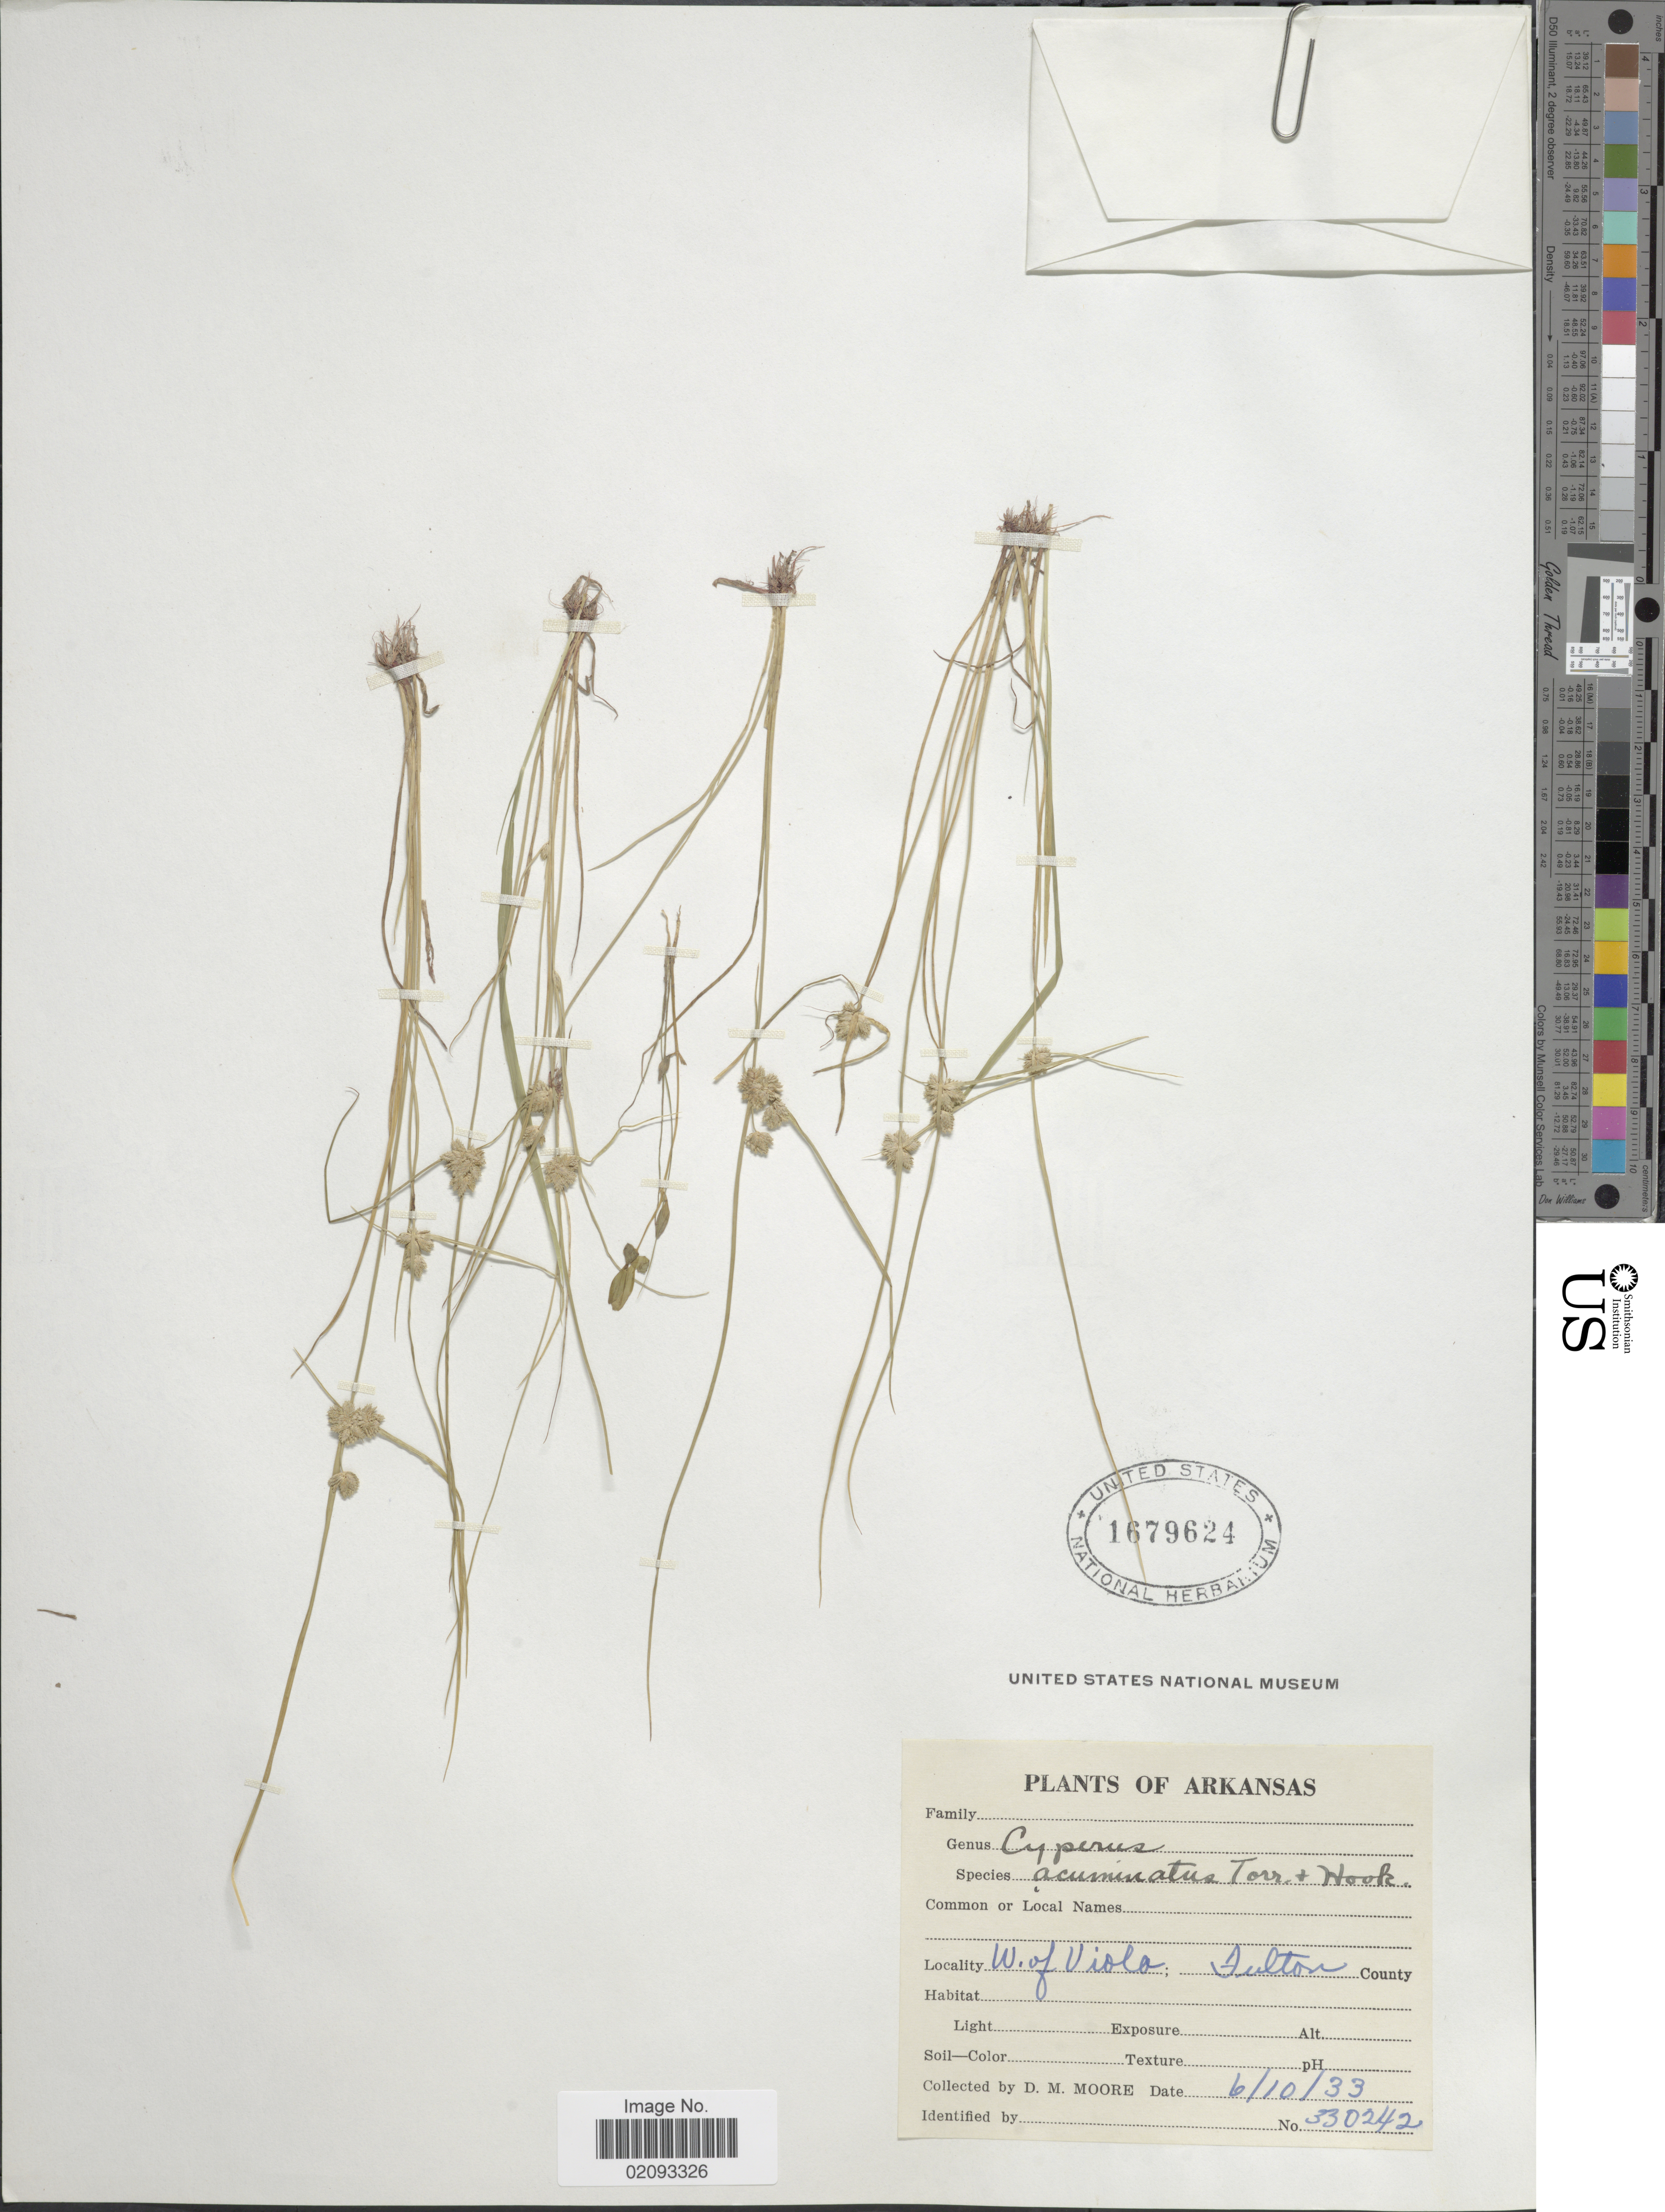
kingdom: Plantae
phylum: Tracheophyta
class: Liliopsida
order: Poales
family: Cyperaceae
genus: Cyperus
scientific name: Cyperus acuminatus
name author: Torr. & Hook.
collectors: D. Moore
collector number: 330242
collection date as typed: Transcribed d/m/y: 10/6/33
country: United States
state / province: Arkansas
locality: W. of Violo; Sutton County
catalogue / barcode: US 1679624